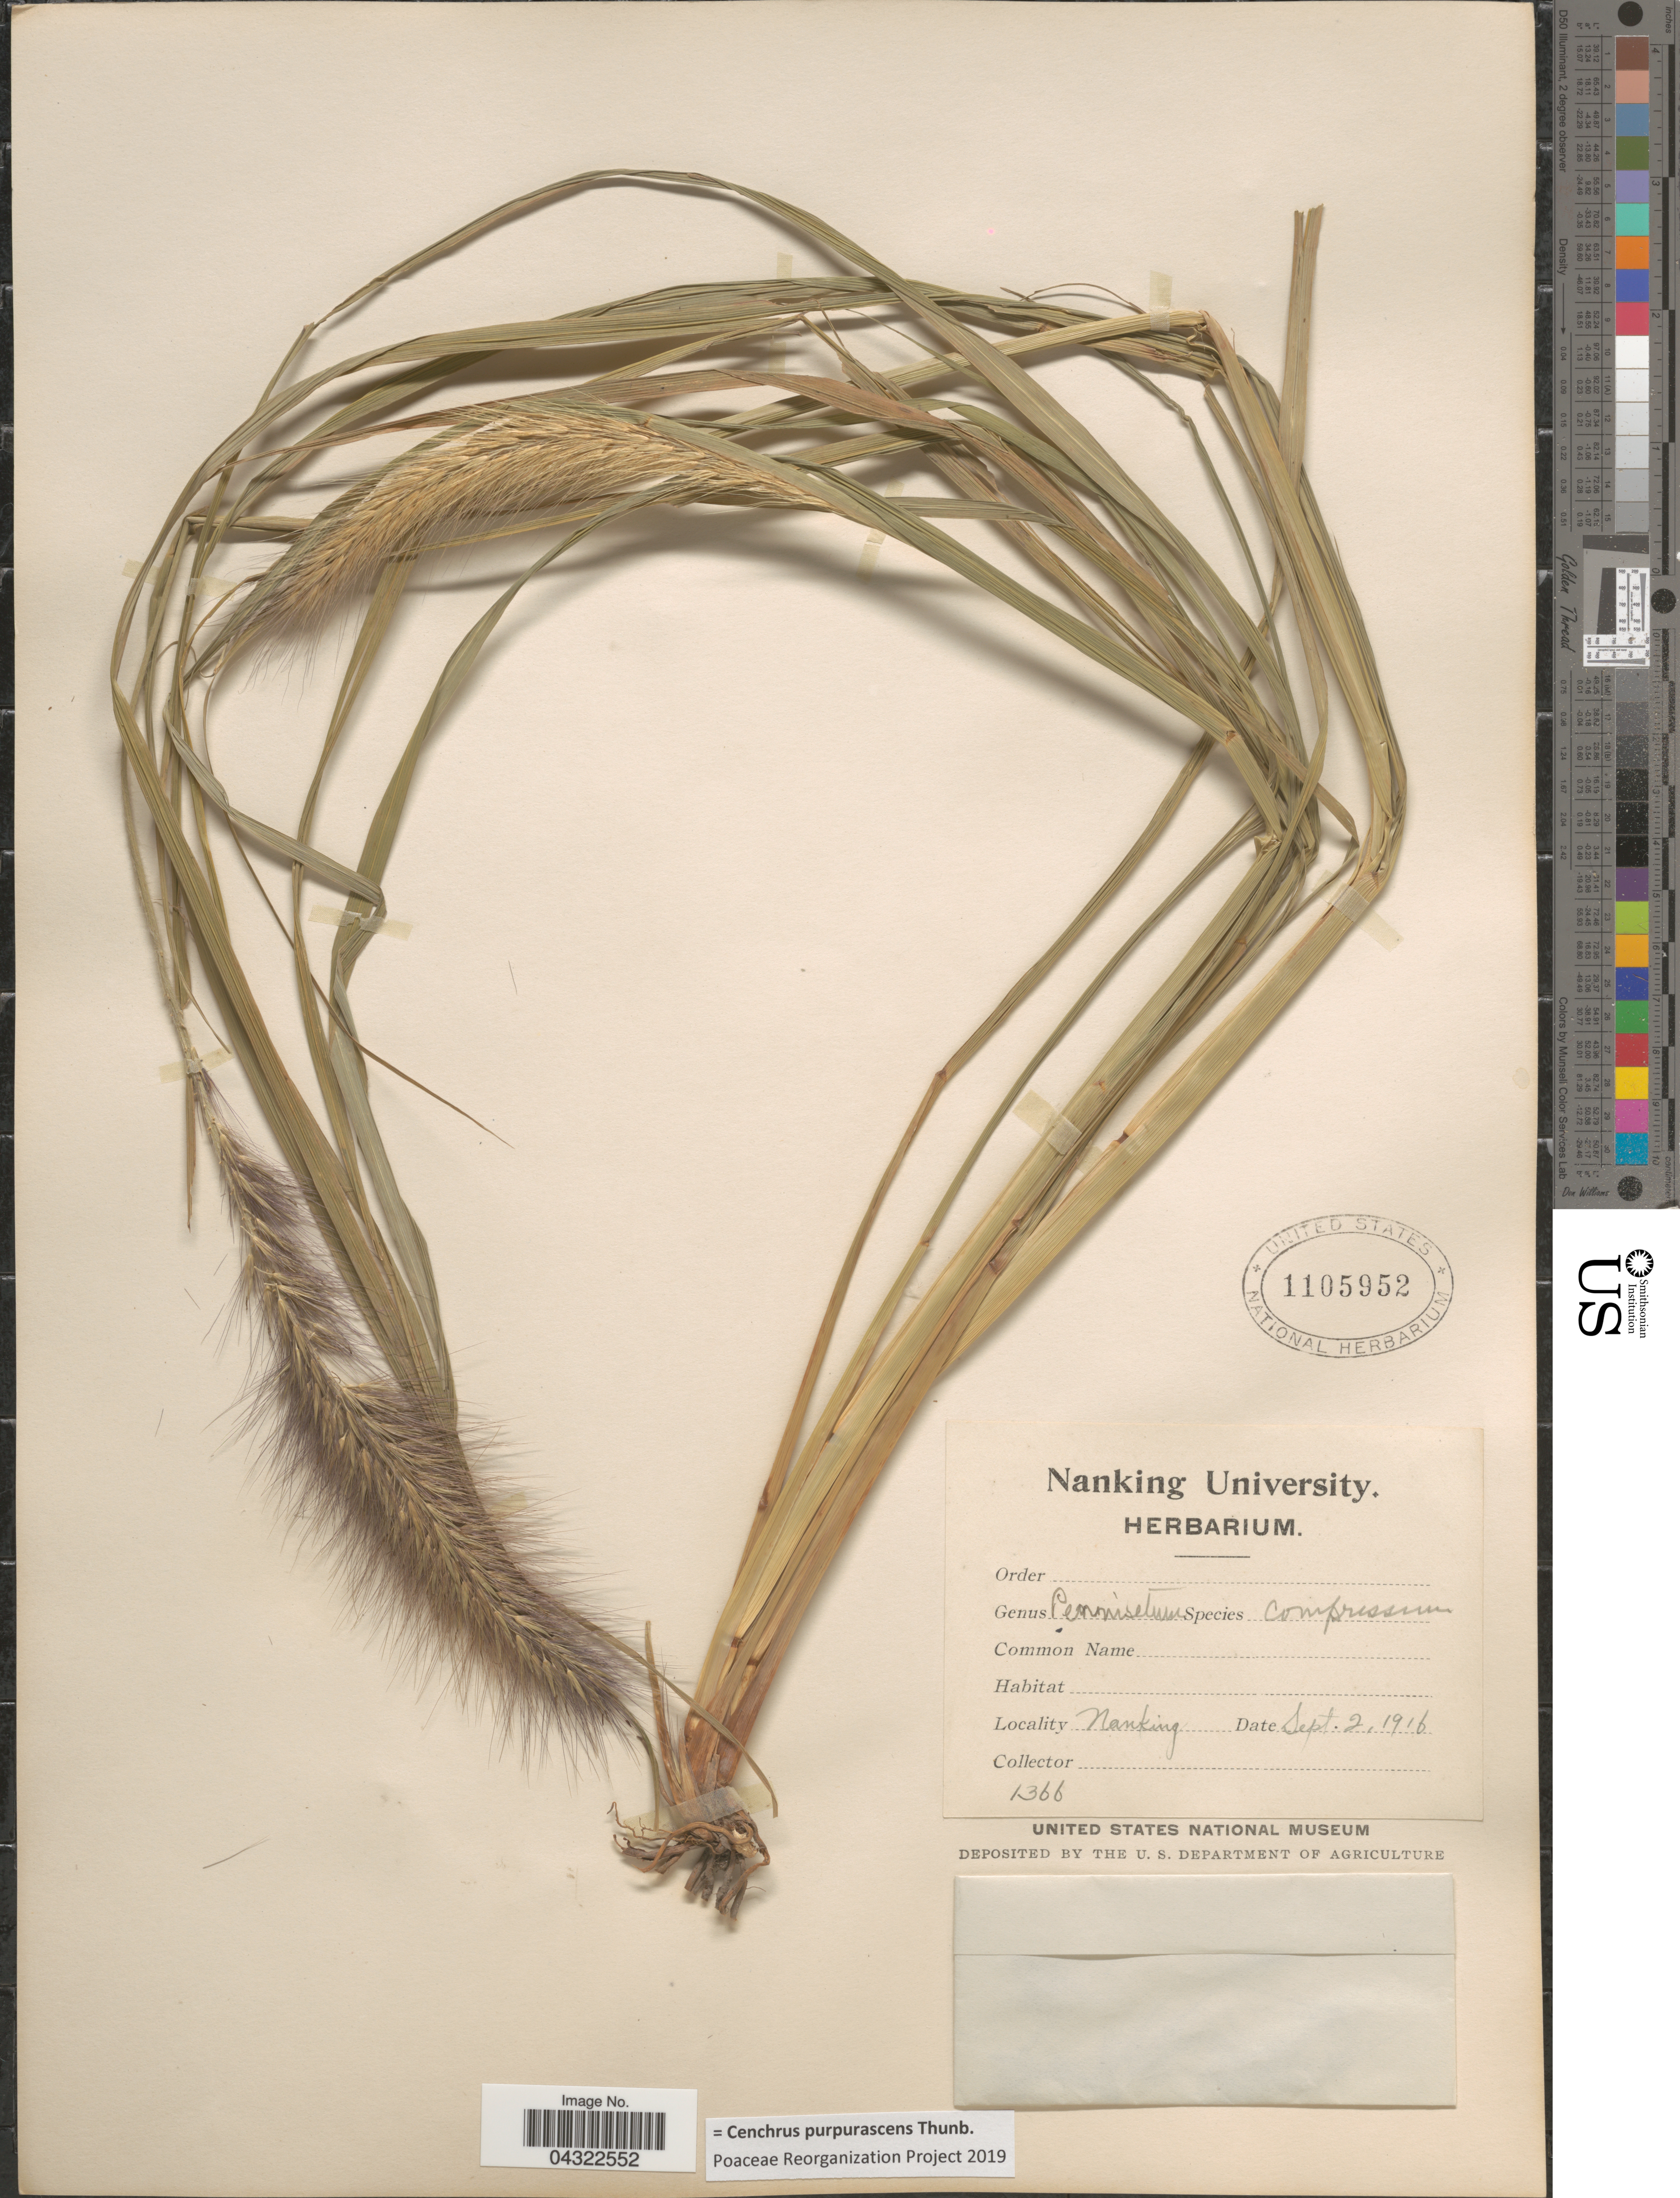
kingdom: Plantae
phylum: Tracheophyta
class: Liliopsida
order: Poales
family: Poaceae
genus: Cenchrus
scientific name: Cenchrus purpurascens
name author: Thunb.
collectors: ex herb. University of Nanking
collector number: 1366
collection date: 1916-09-02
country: China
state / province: Jiangsu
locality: Nanking.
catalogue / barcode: US 1105952